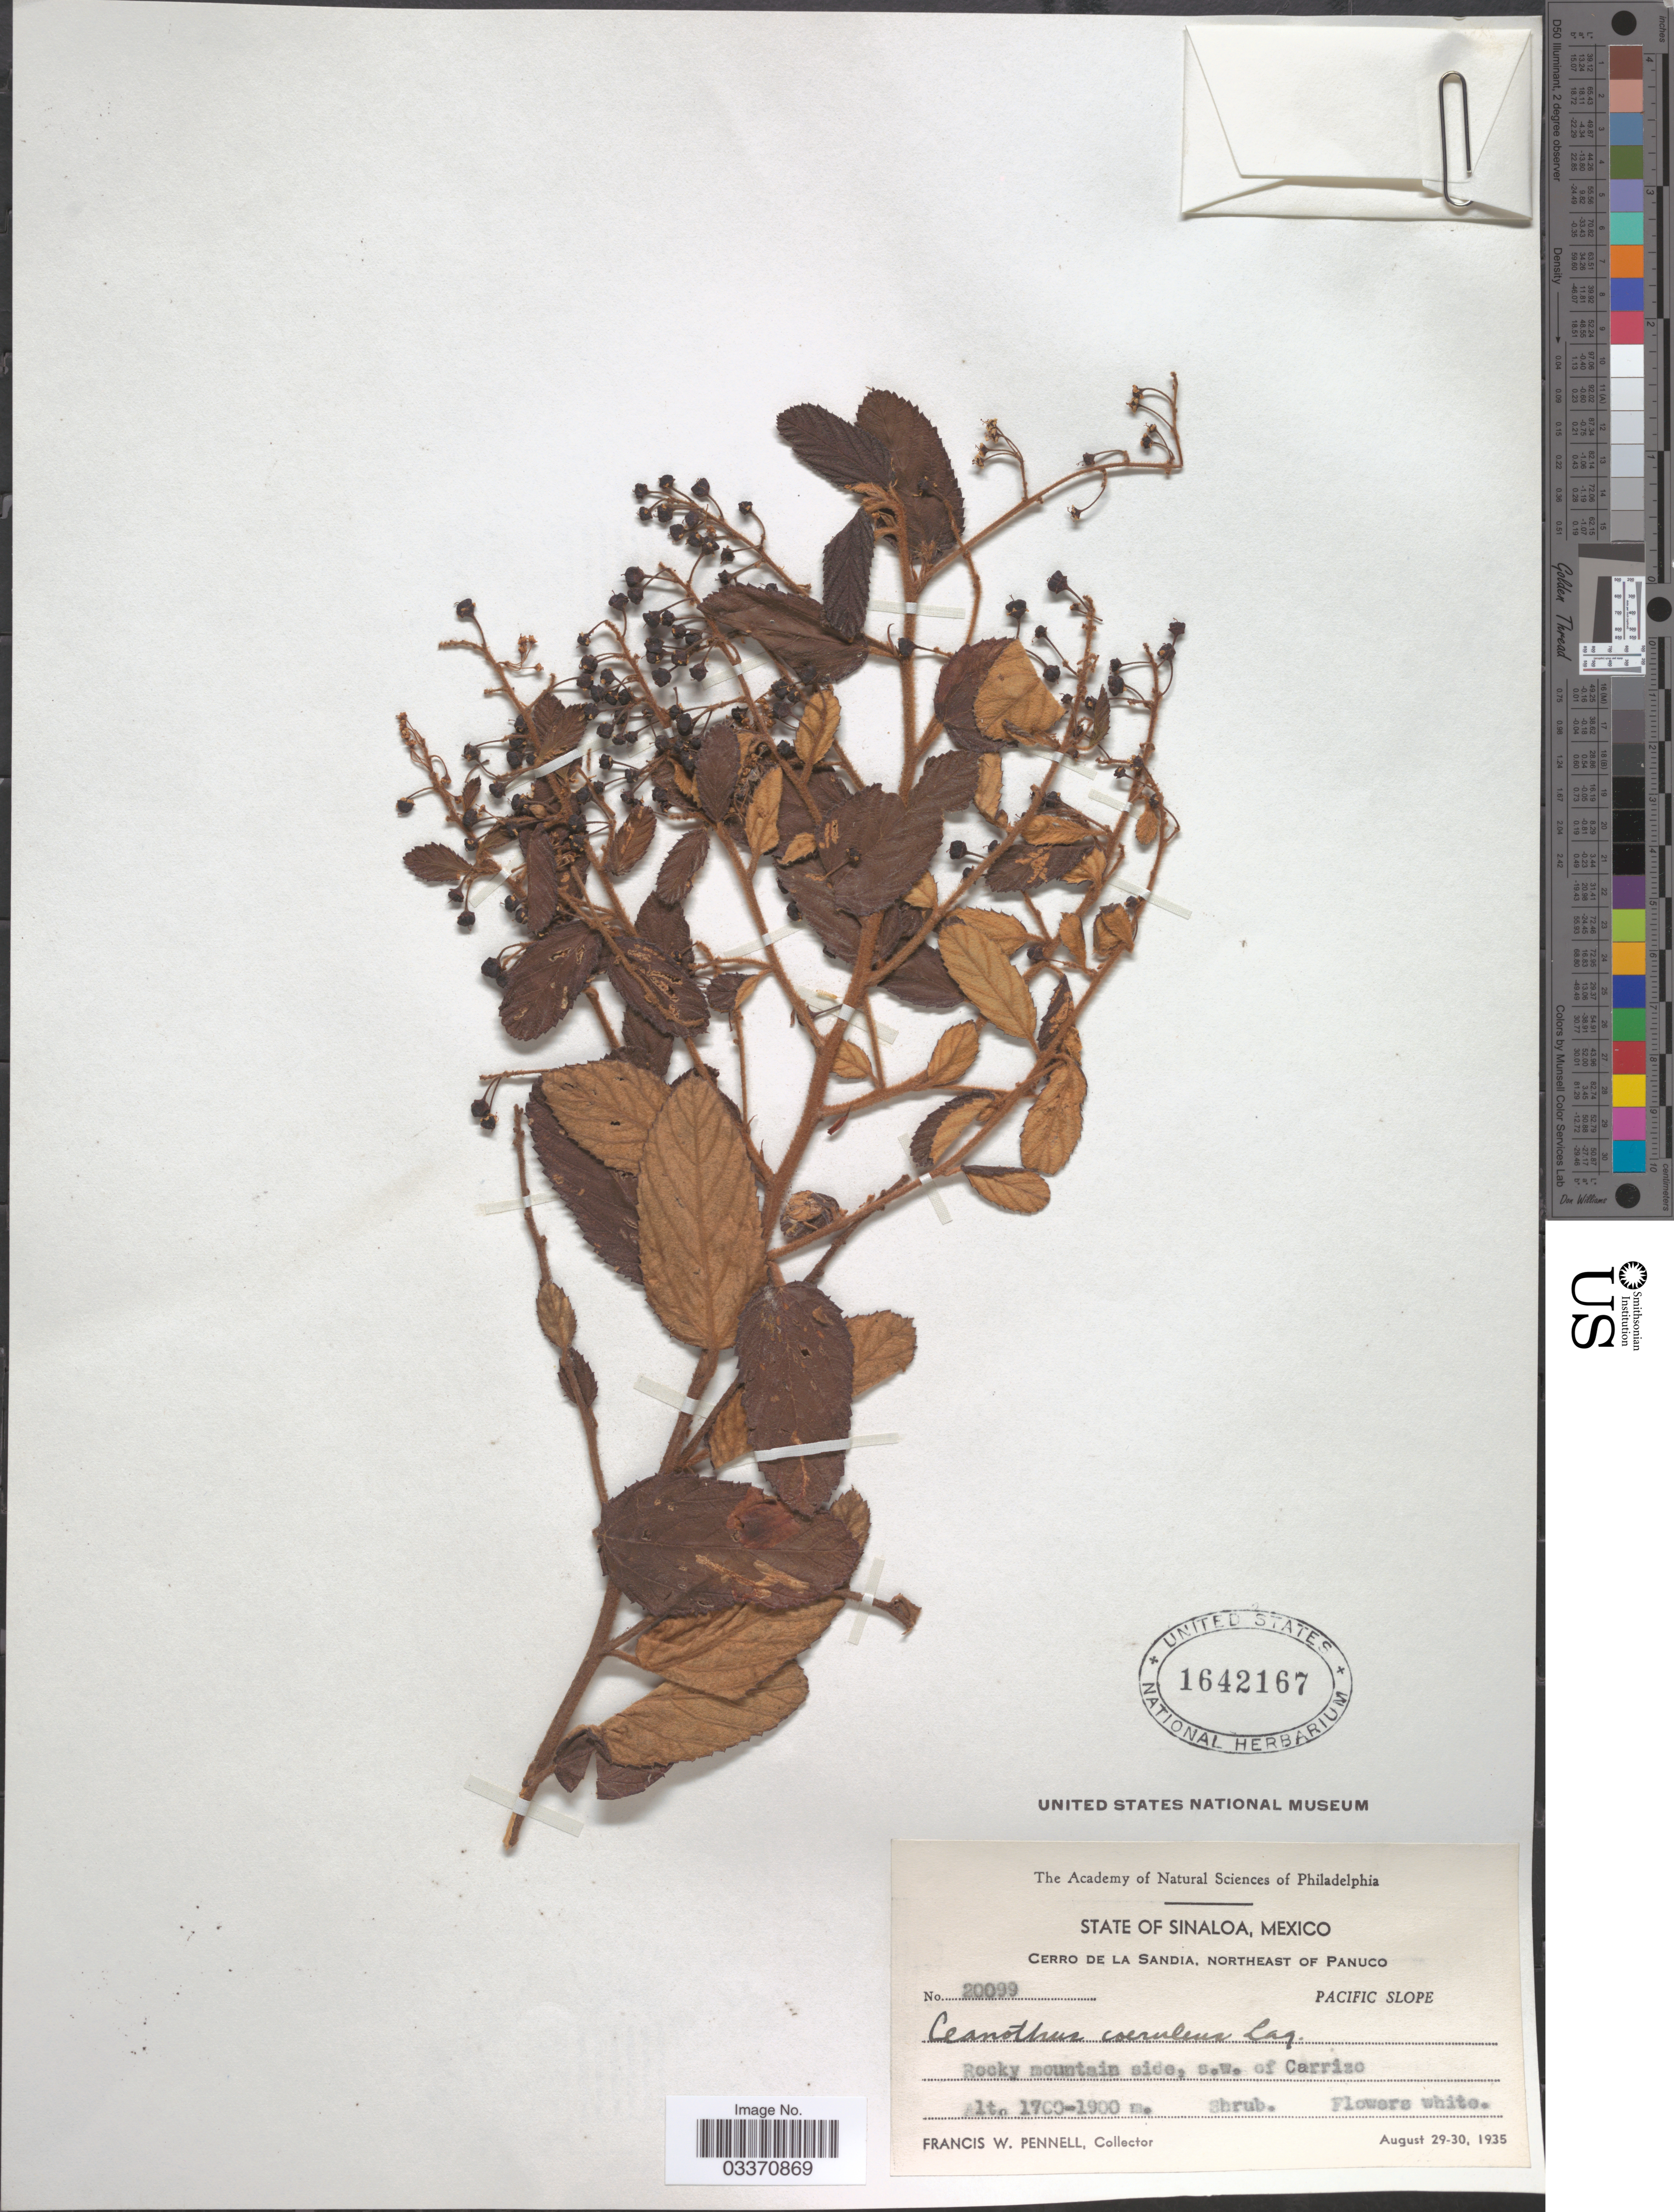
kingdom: Plantae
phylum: Tracheophyta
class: Magnoliopsida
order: Rosales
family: Rhamnaceae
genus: Ceanothus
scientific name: Ceanothus caeruleus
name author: Lag.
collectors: F. W. Pennell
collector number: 20099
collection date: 1935-08-29/1935-08-30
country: Mexico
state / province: Sinaloa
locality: Cerro de La Sandia, northeast of Panuco. Pacific Slope. S.w. of Carrizo.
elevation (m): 1700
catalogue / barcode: US 1642167